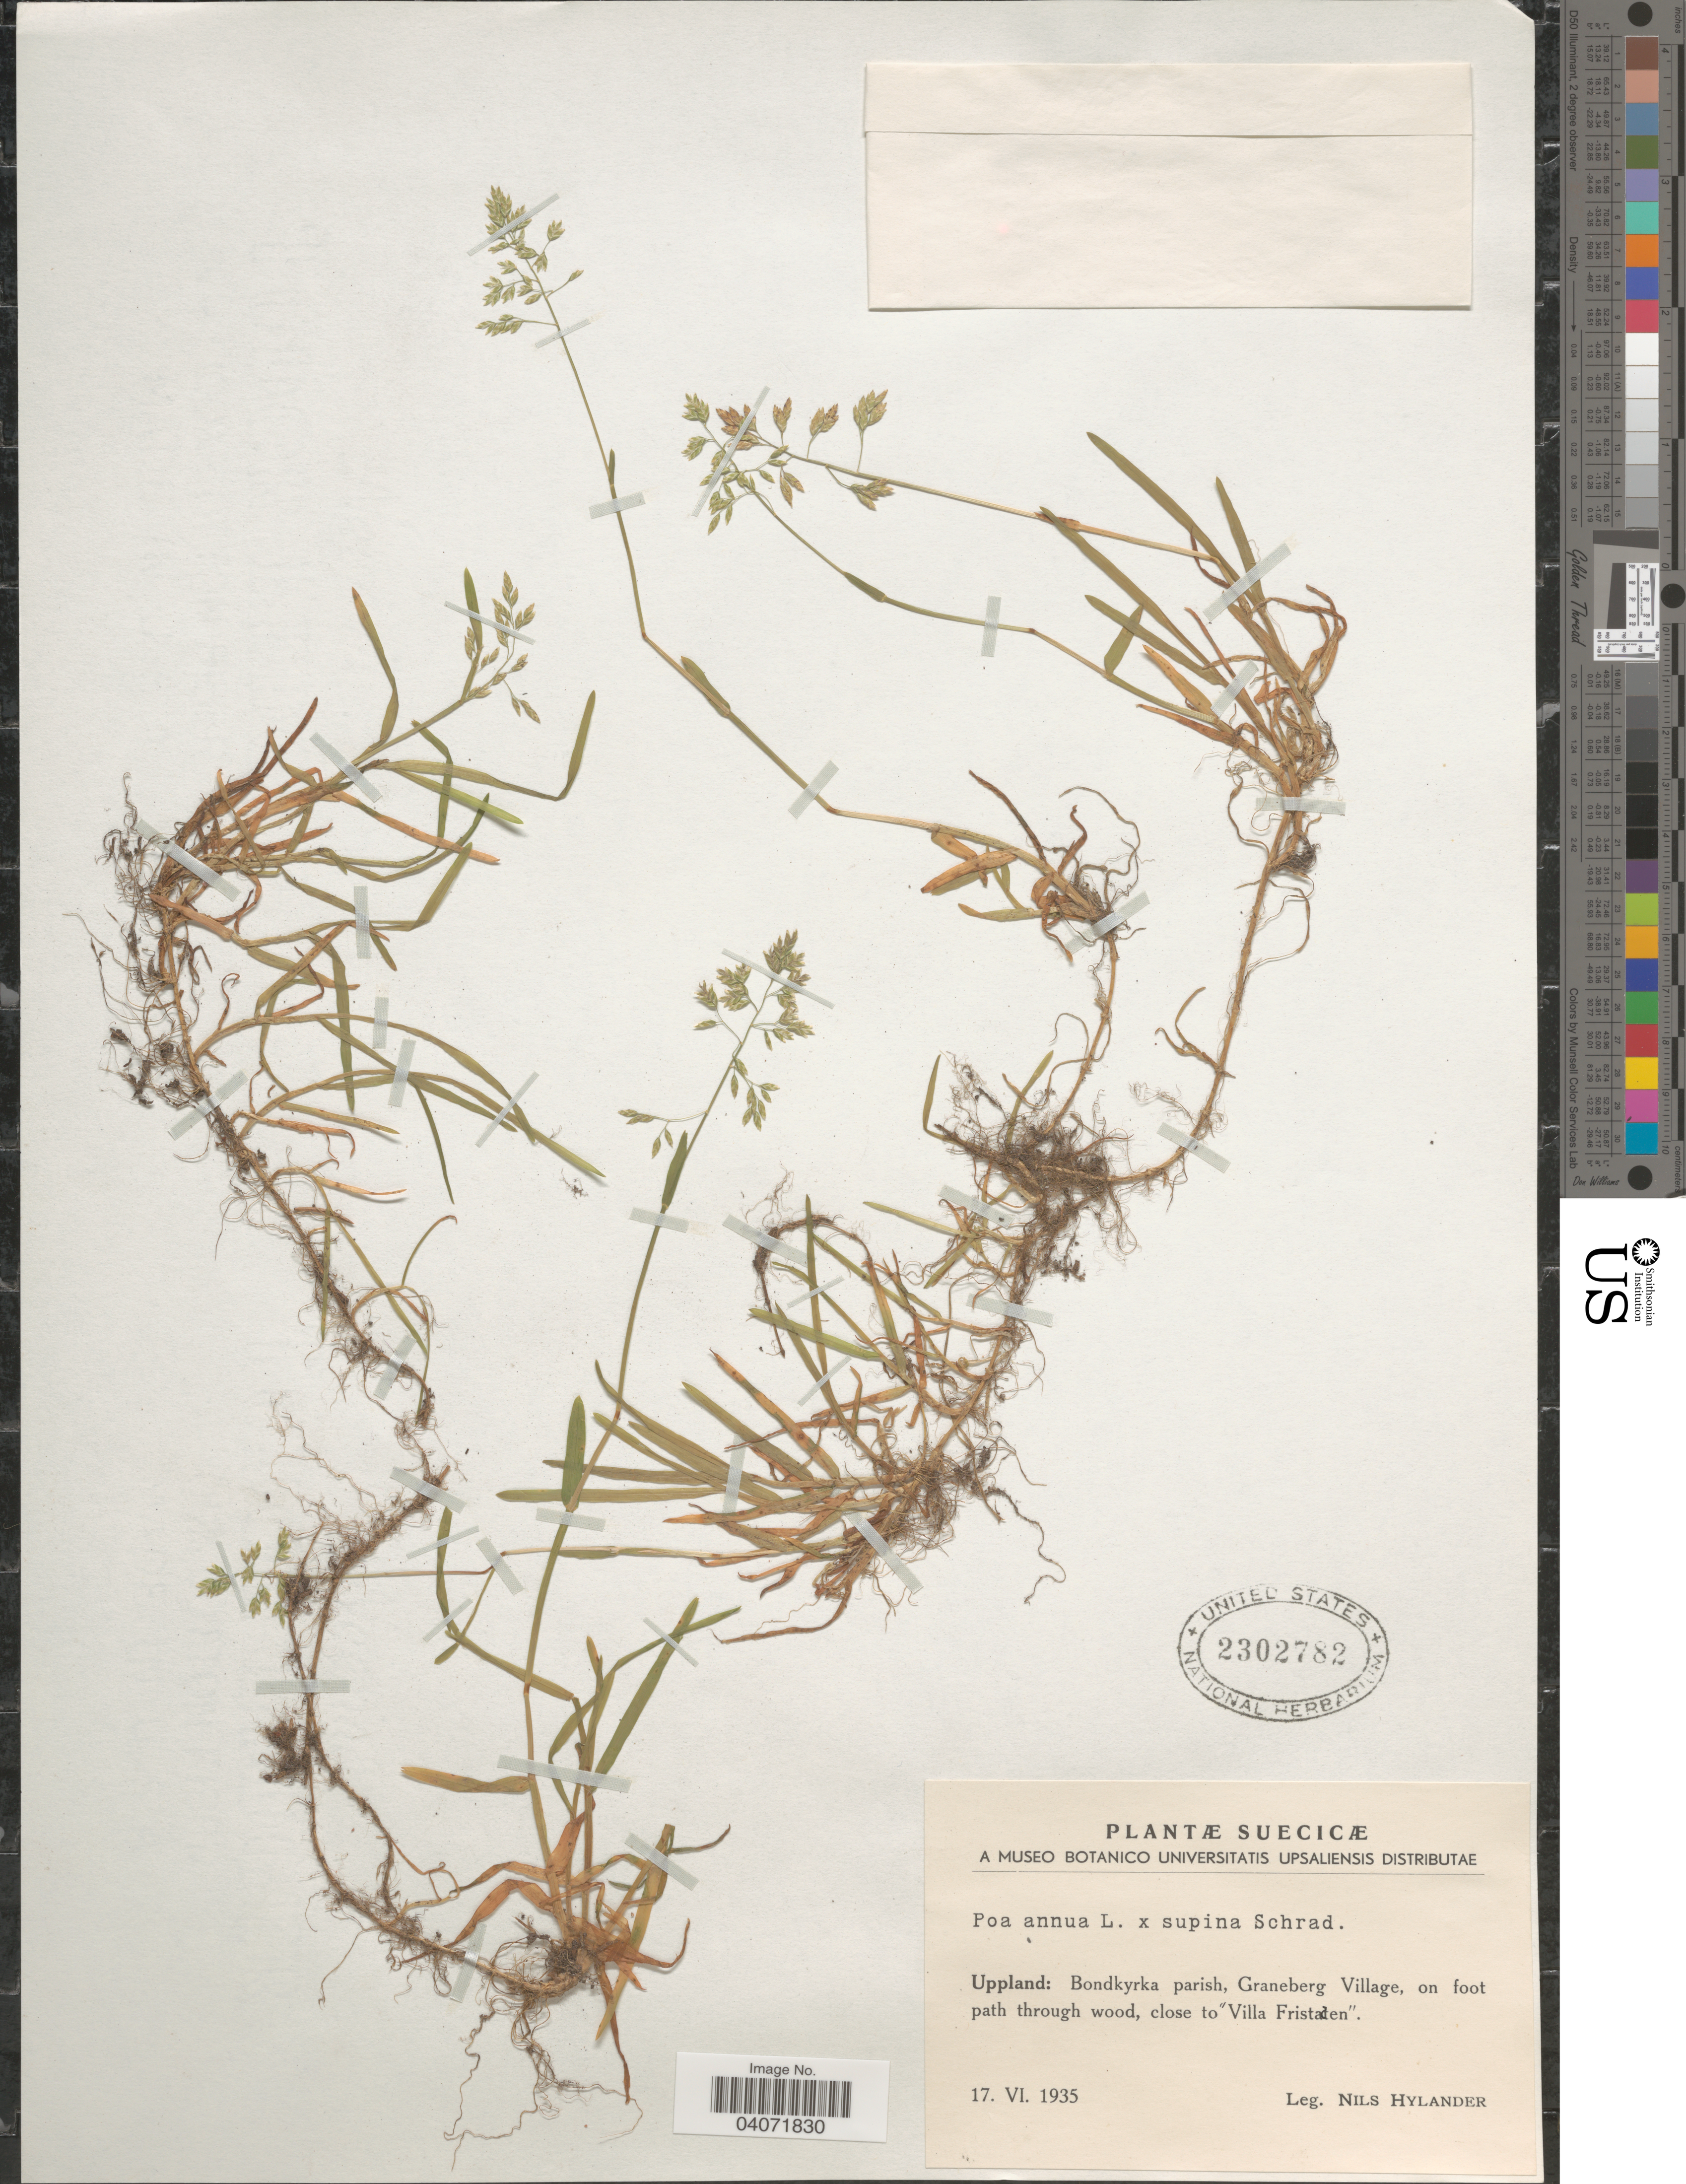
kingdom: Plantae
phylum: Tracheophyta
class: Liliopsida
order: Poales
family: Poaceae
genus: Poa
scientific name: Poa nannfeldtii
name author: (H. Scholz ex Val.N.Tikhomirov) Nosov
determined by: Soreng, Robert J., Research Associate (BOT), Smithsonian Institution - National Museum of Natural History (UNITED STATES)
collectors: N. Hylander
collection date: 1935-06-17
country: Sweden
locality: Suecicæ. Uppland: Bondkyrka parish, Graneberg Village, on foot path through wood, close to "Villa Fristaden".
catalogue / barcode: US 2302782